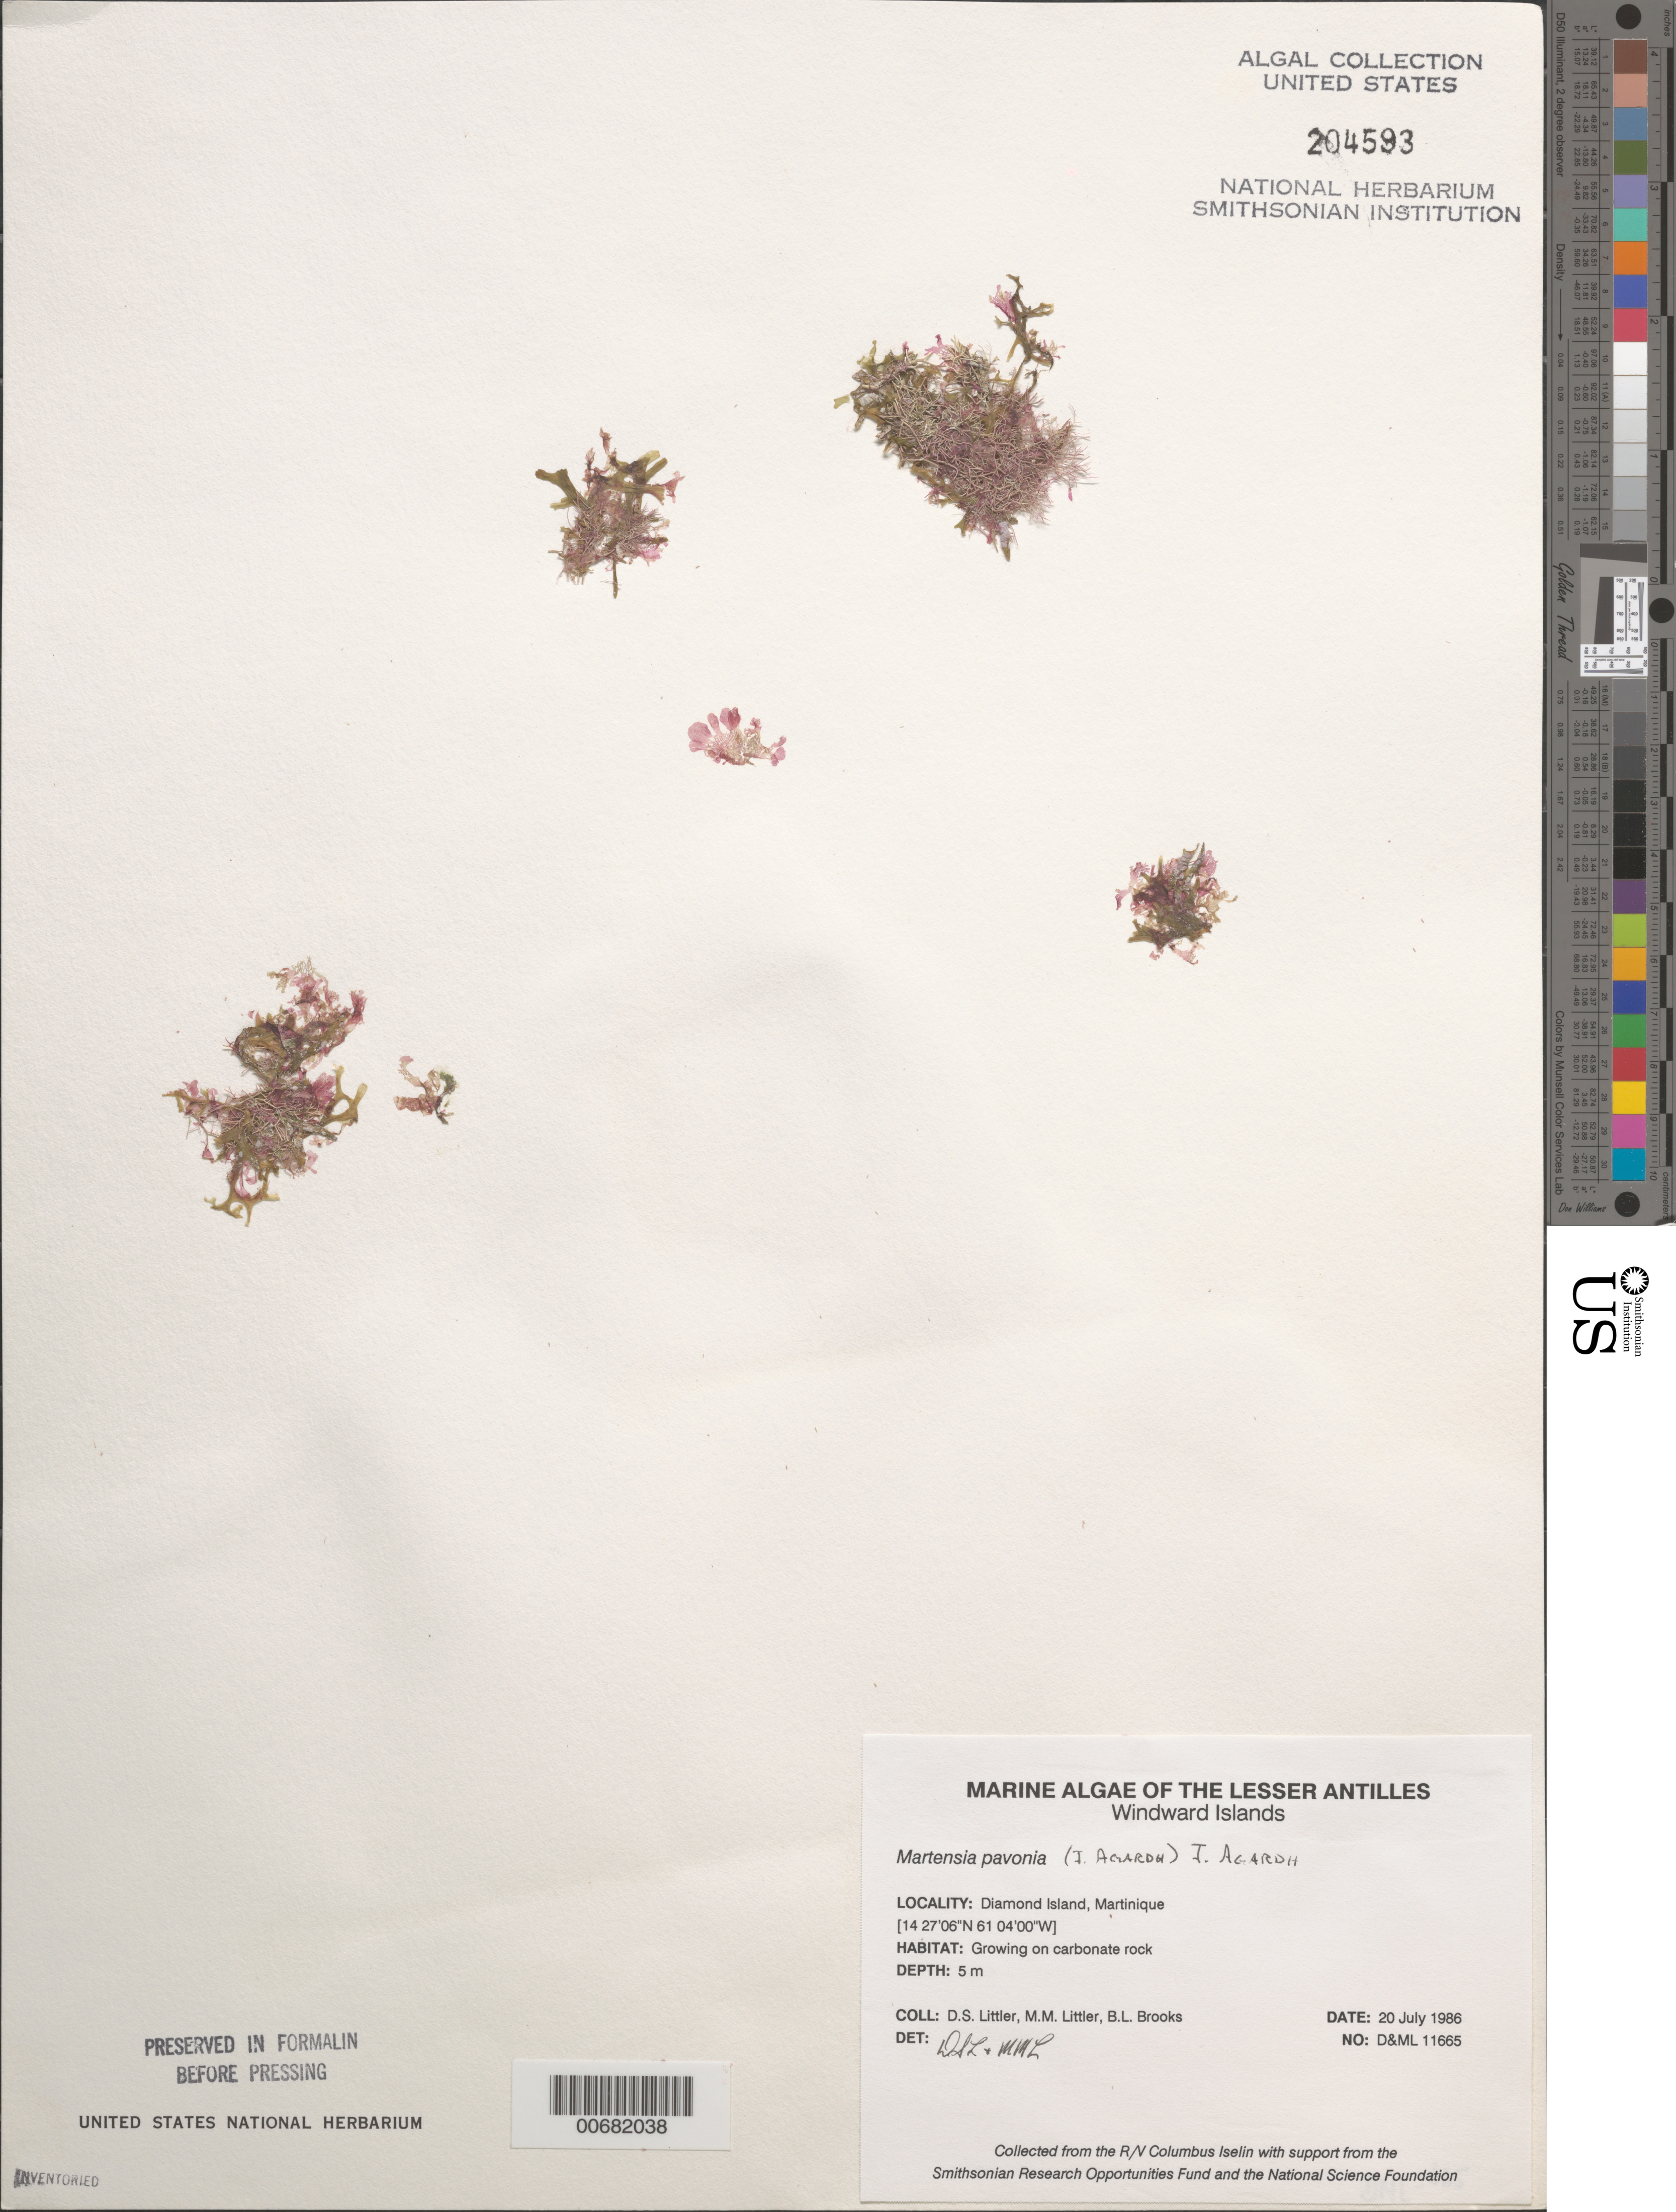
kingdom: Plantae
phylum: Rhodophyta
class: Florideophyceae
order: Ceramiales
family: Delesseriaceae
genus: Martensia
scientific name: Martensia pavonia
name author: (J. Agardh) J. Agardh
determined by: Littler, D. S.; Littler, M. M.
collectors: D. S. Littler, M. M. Littler & B. Brooks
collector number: D&ML 11665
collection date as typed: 20 Jul 1986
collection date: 1986-07-20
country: Martinique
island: Diamond Island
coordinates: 14 27' 06" N, 61 04' 00" W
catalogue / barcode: US 204593